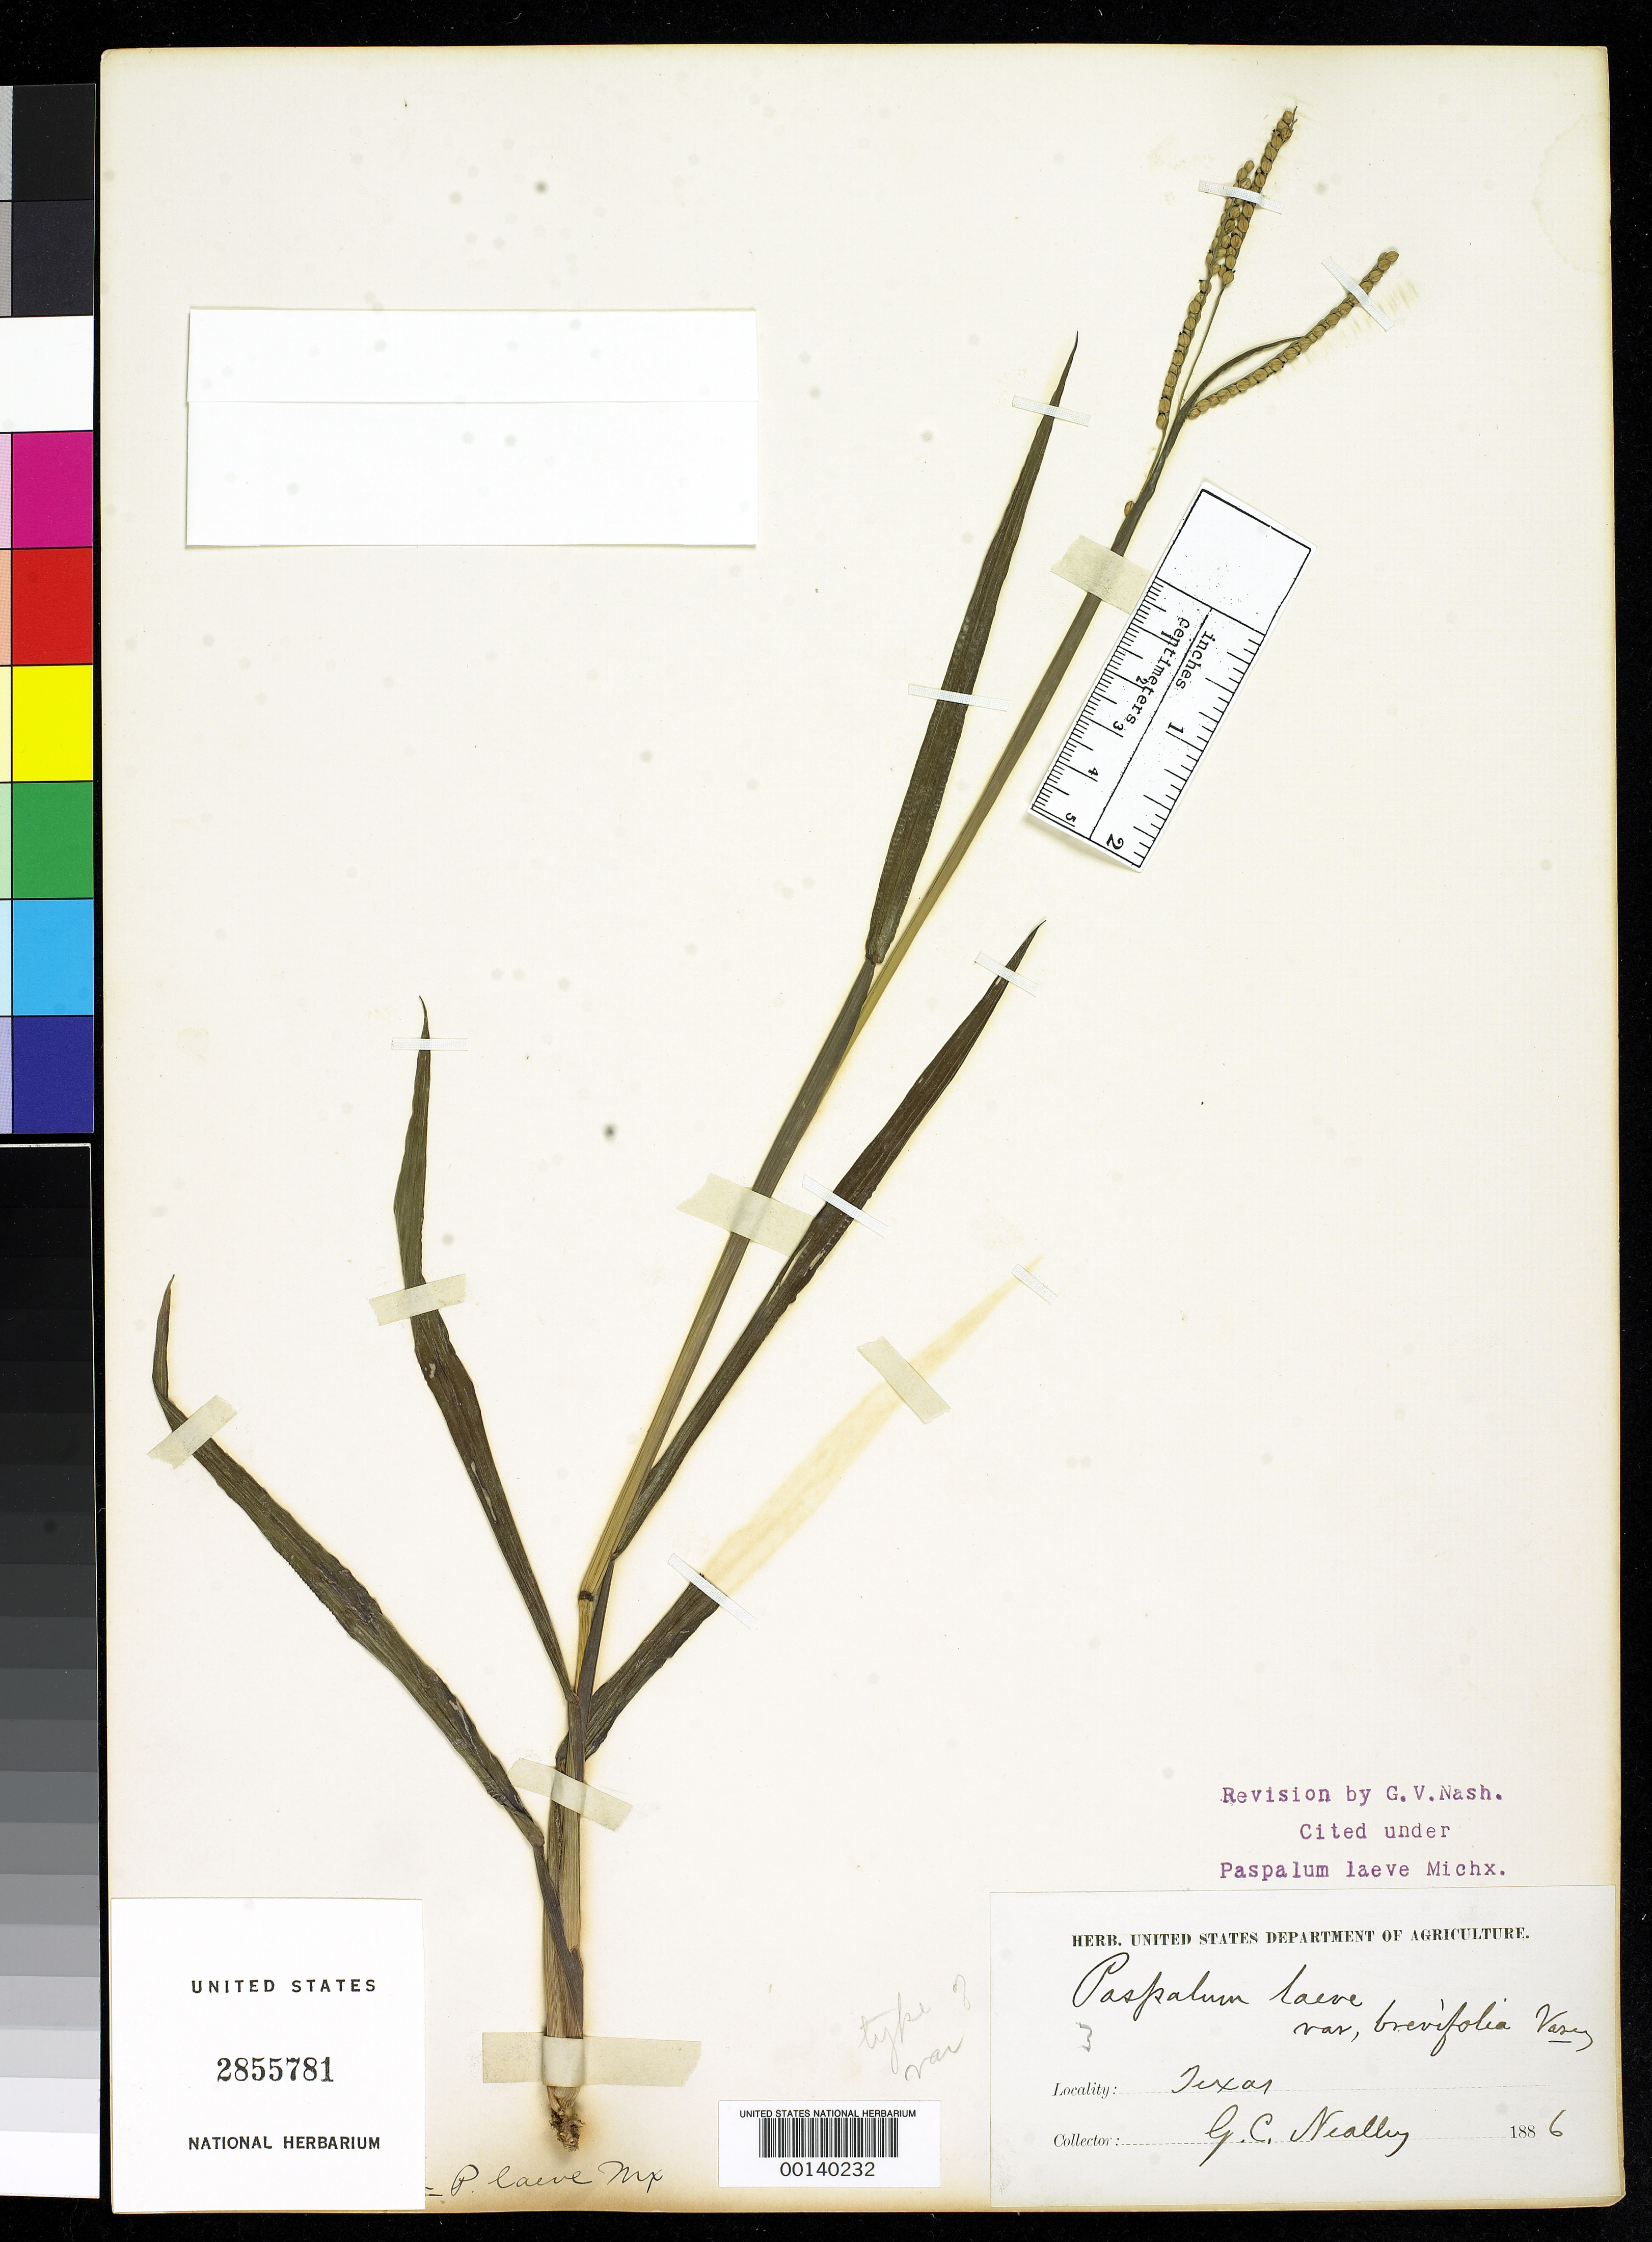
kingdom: Plantae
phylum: Tracheophyta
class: Liliopsida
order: Poales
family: Poaceae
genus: Paspalum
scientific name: Paspalum laeve var. brevifolium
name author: Vasey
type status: Holotype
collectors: G. C. Nealley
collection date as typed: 1886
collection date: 1886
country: United States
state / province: Texas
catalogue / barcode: US 2855781